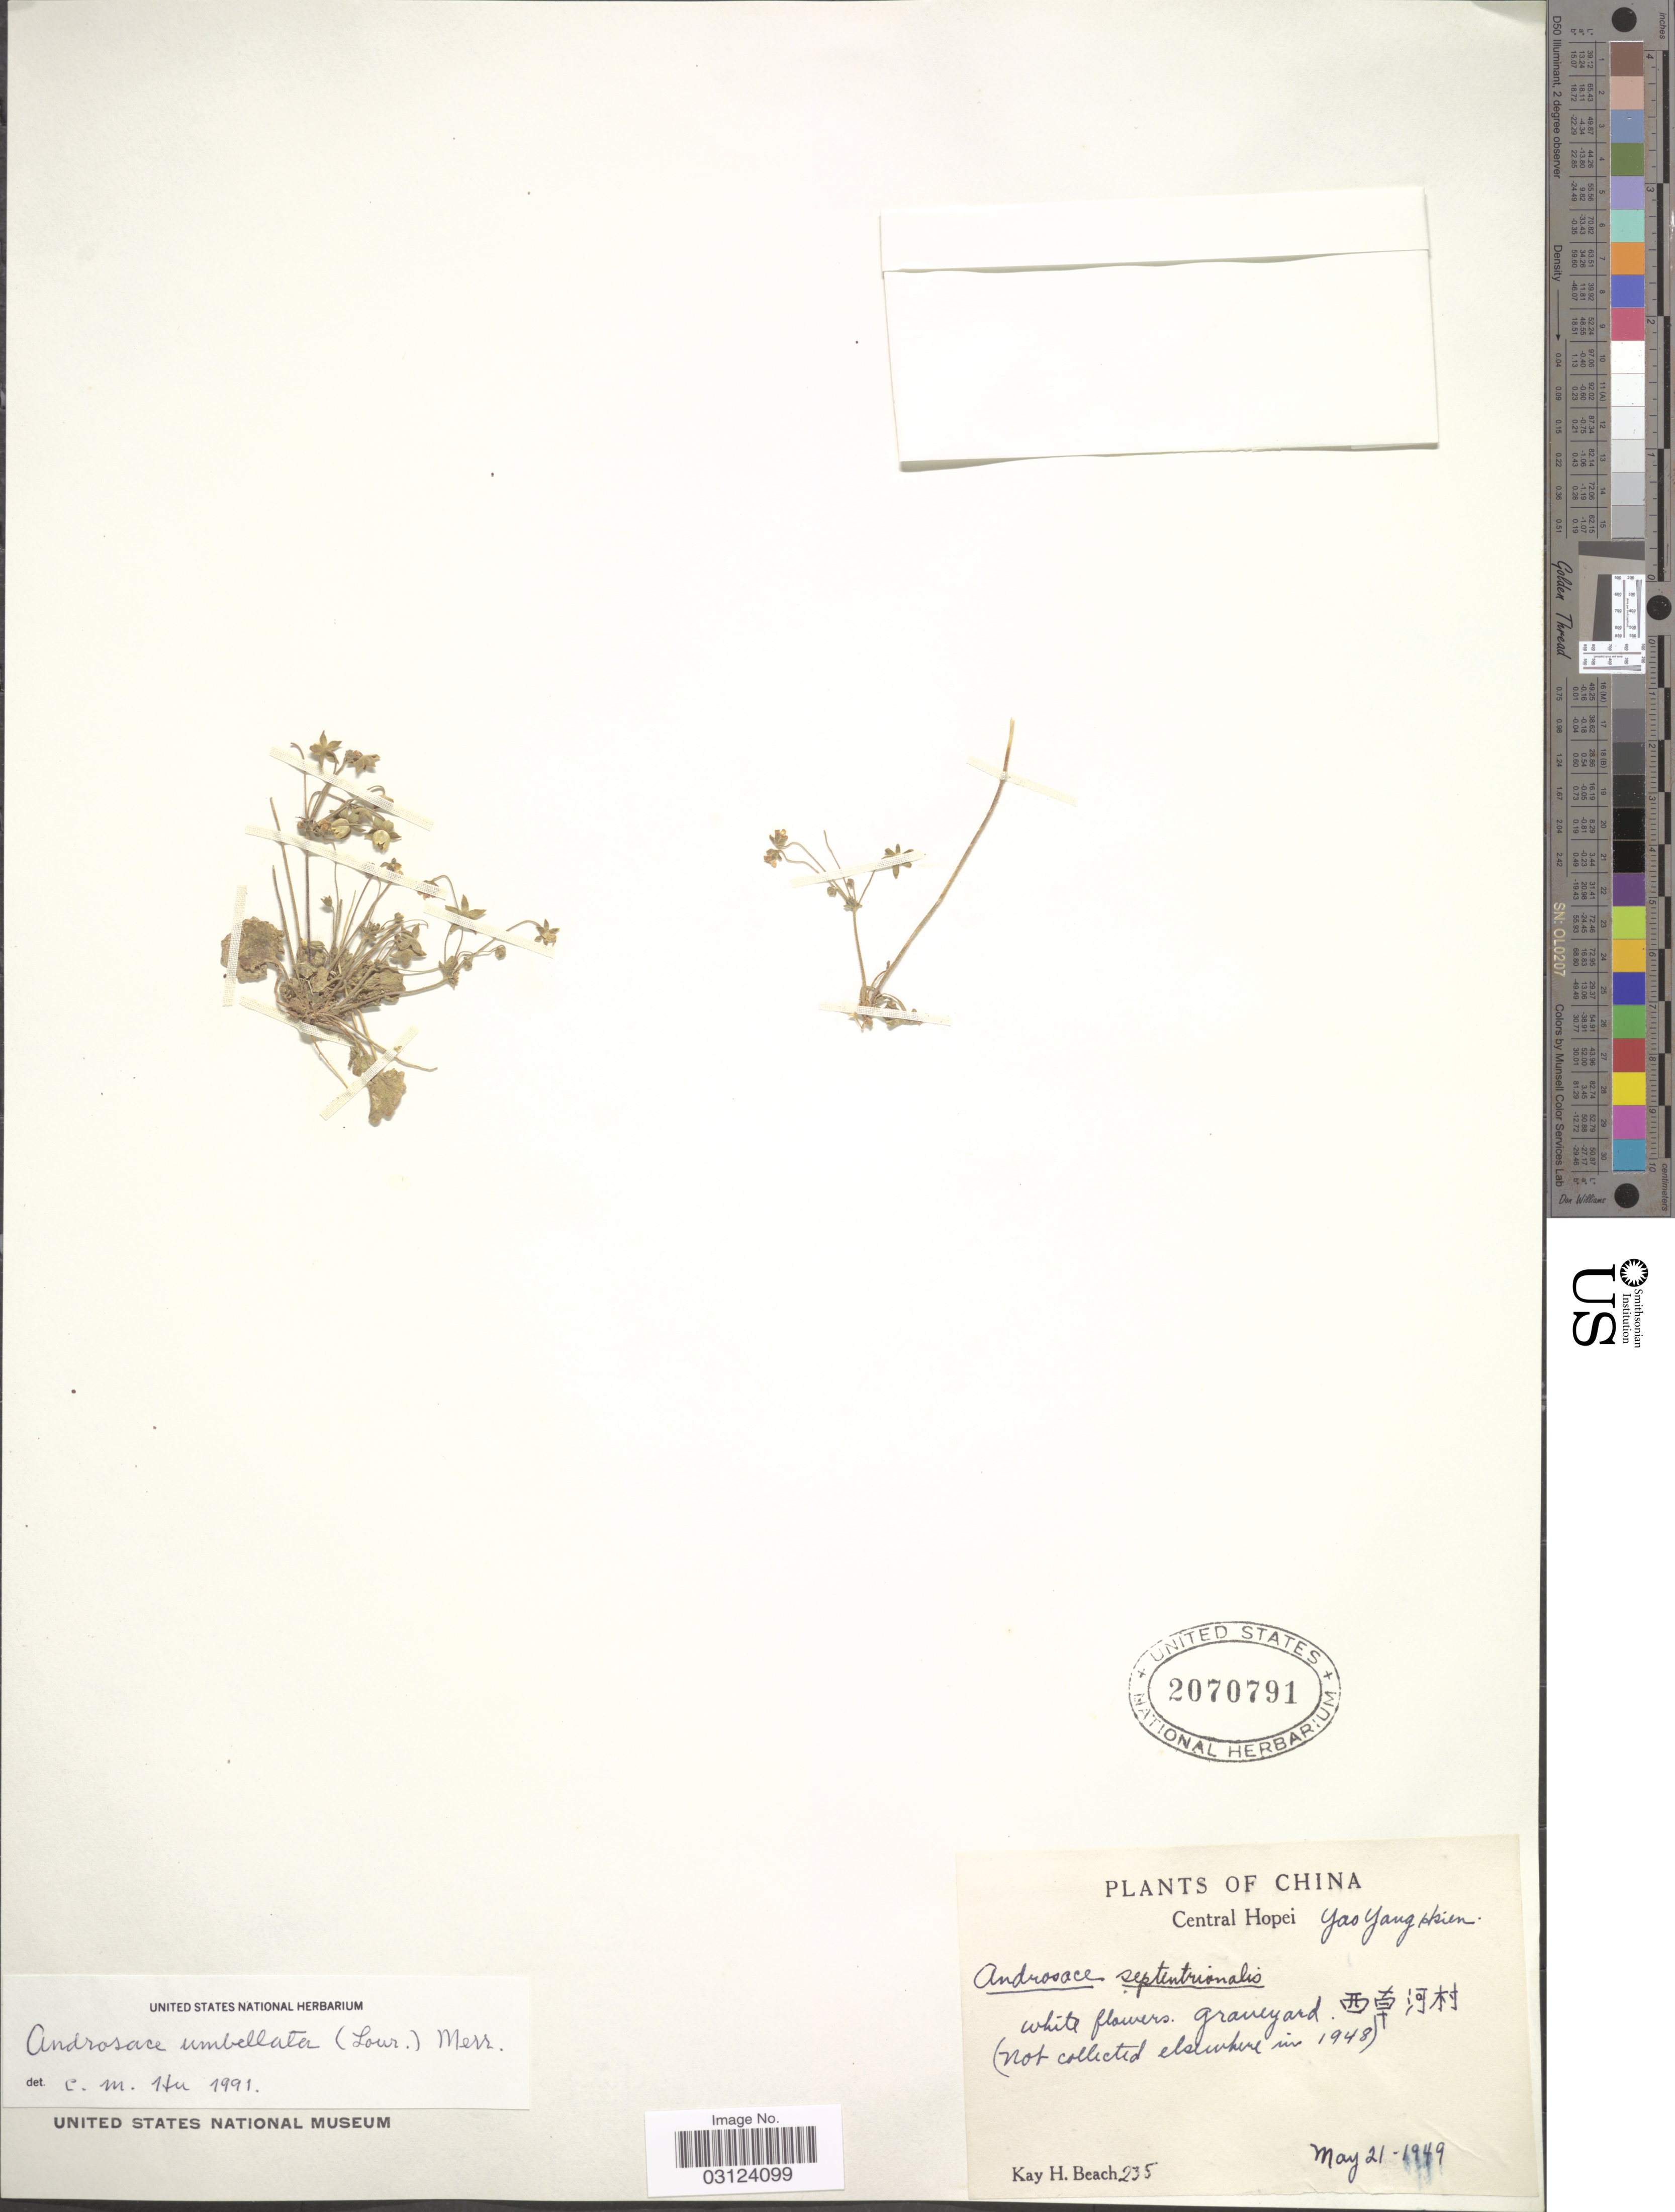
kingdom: Plantae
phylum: Tracheophyta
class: Magnoliopsida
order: Ericales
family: Primulaceae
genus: Androsace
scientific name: Androsace saxifragifolia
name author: Bunge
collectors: K. H. Beach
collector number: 235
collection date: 1949-05-21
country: China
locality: Central Hopei, Yas Yang skien.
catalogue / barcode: US 2070791